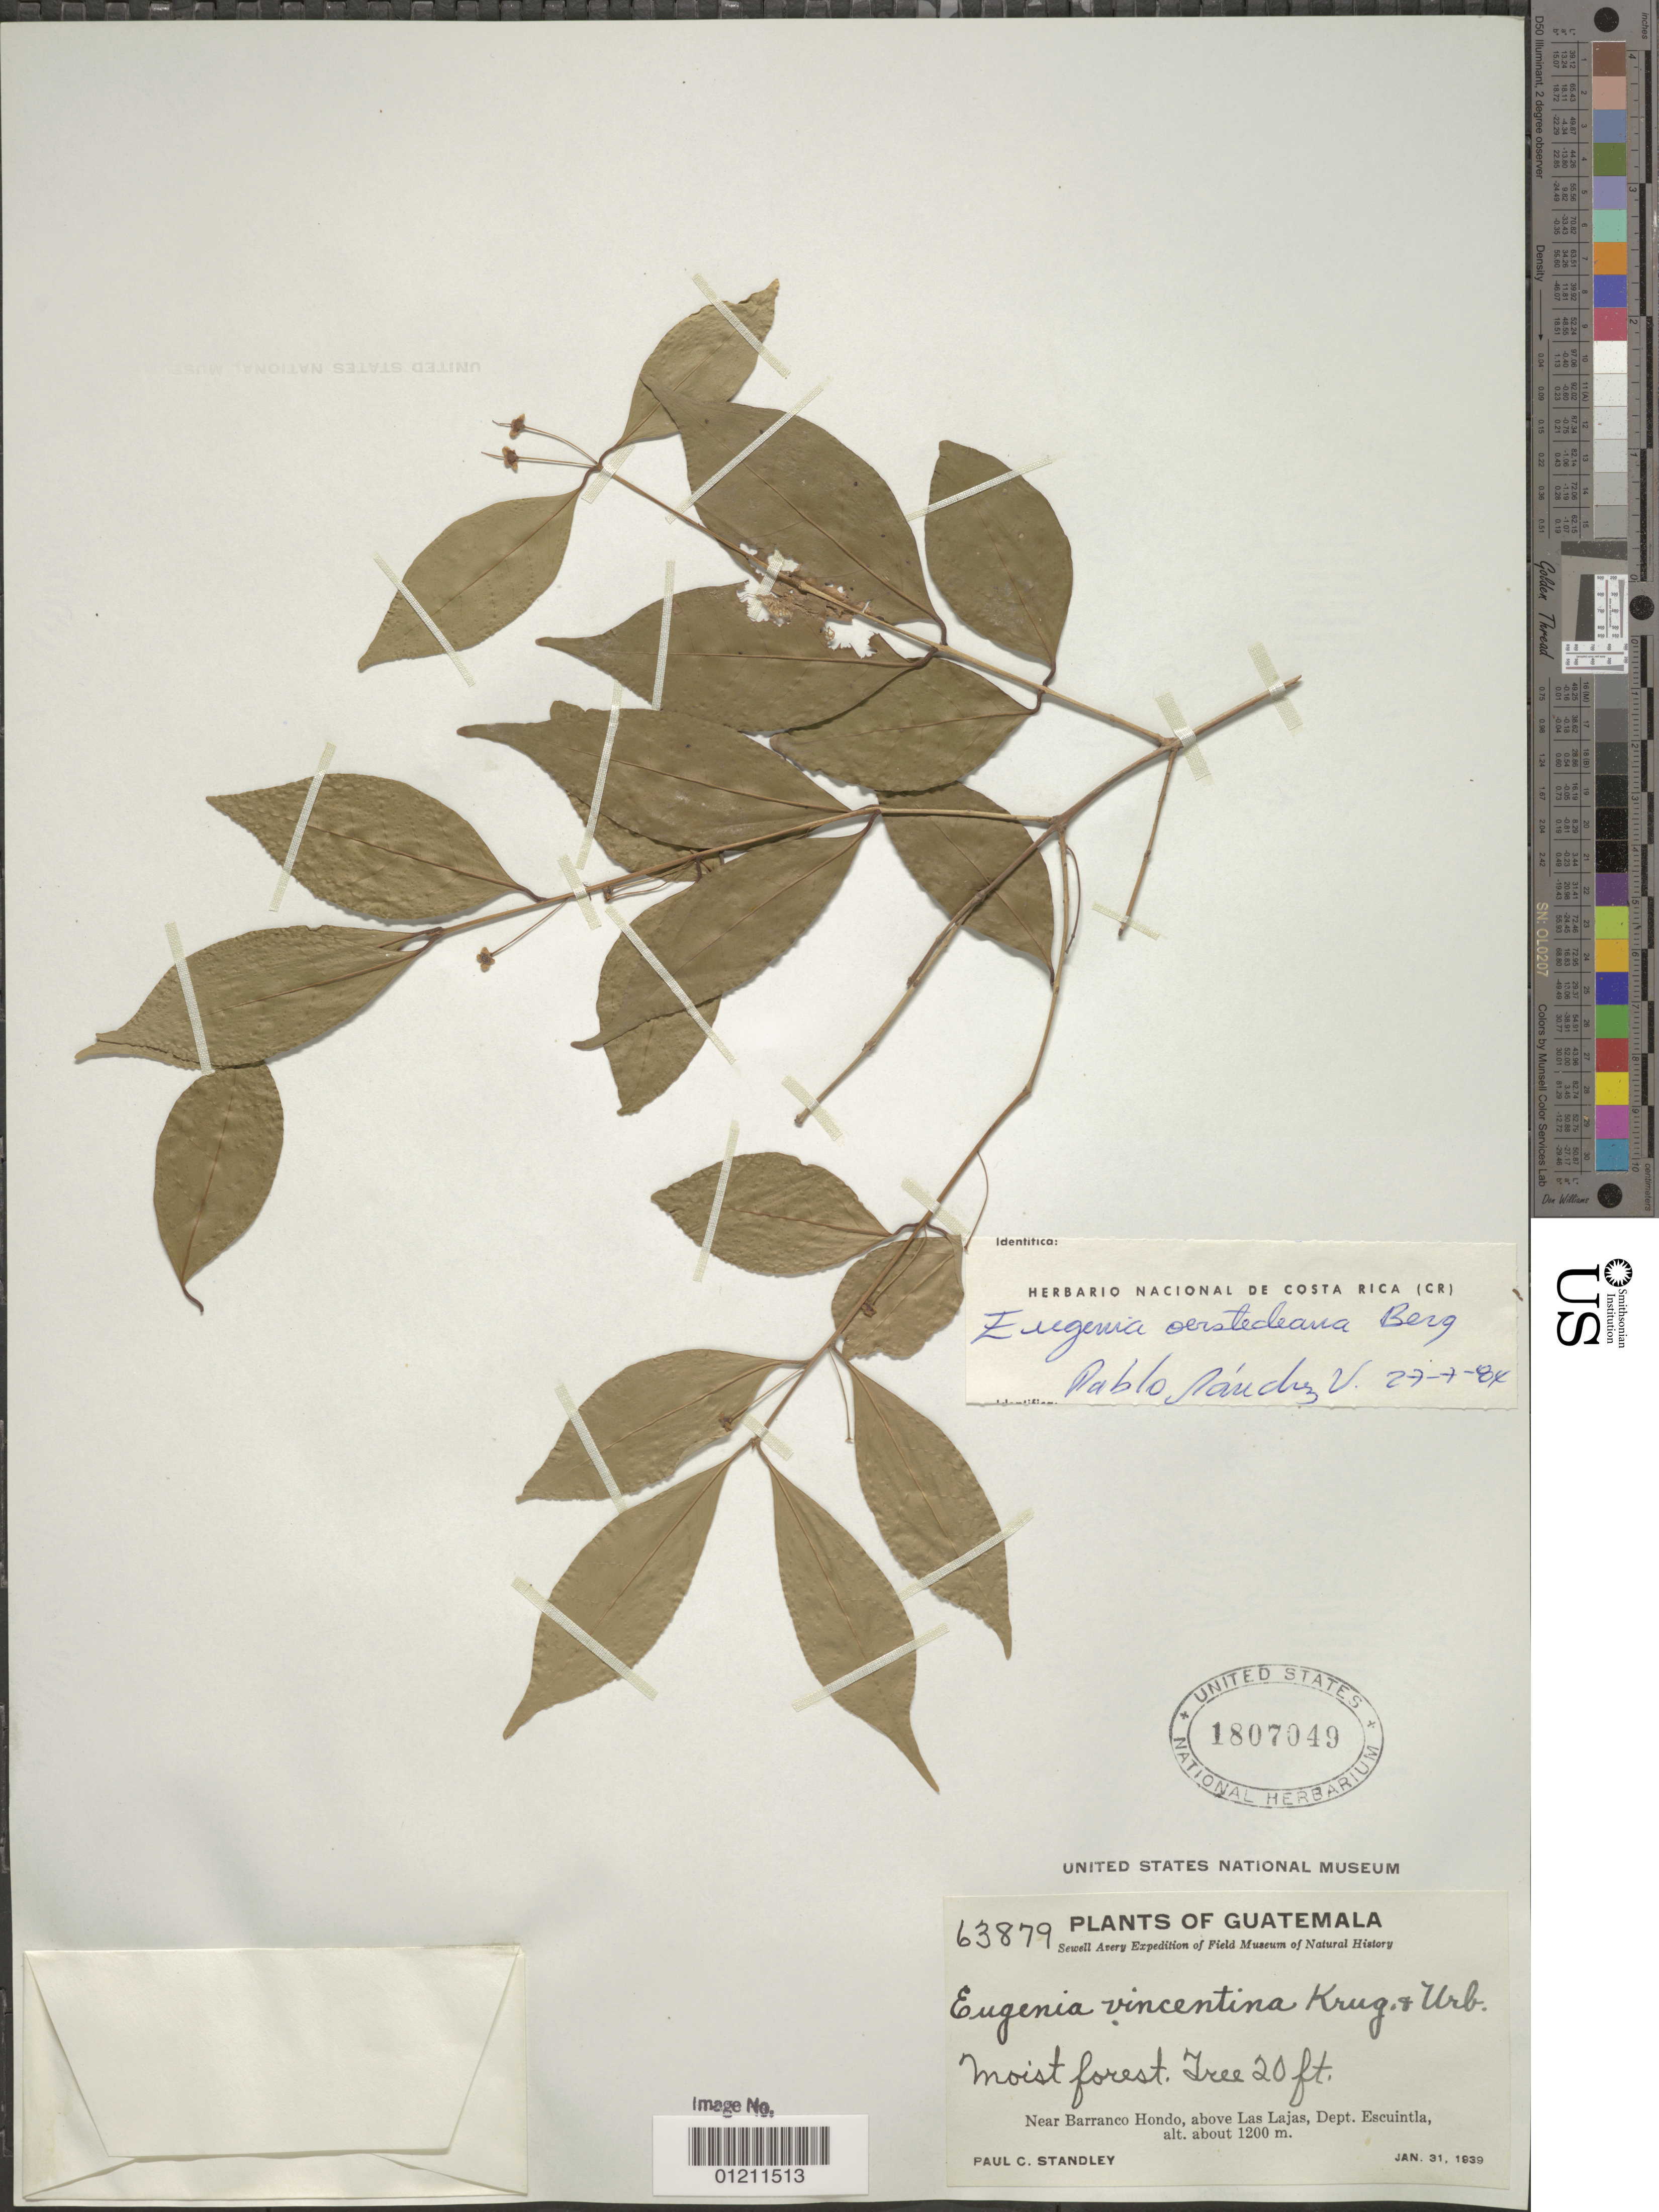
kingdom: Plantae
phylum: Tracheophyta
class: Magnoliopsida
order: Myrtales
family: Myrtaceae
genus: Eugenia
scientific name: Eugenia oerstediana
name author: O. Berg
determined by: Sánchez Vindas, P. E.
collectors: P. C. Standley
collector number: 63879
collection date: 1939-01-31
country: Guatemala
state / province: Escuintla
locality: near Barranco Hondo, above Las Lajas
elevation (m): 1200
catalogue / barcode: US 1807049